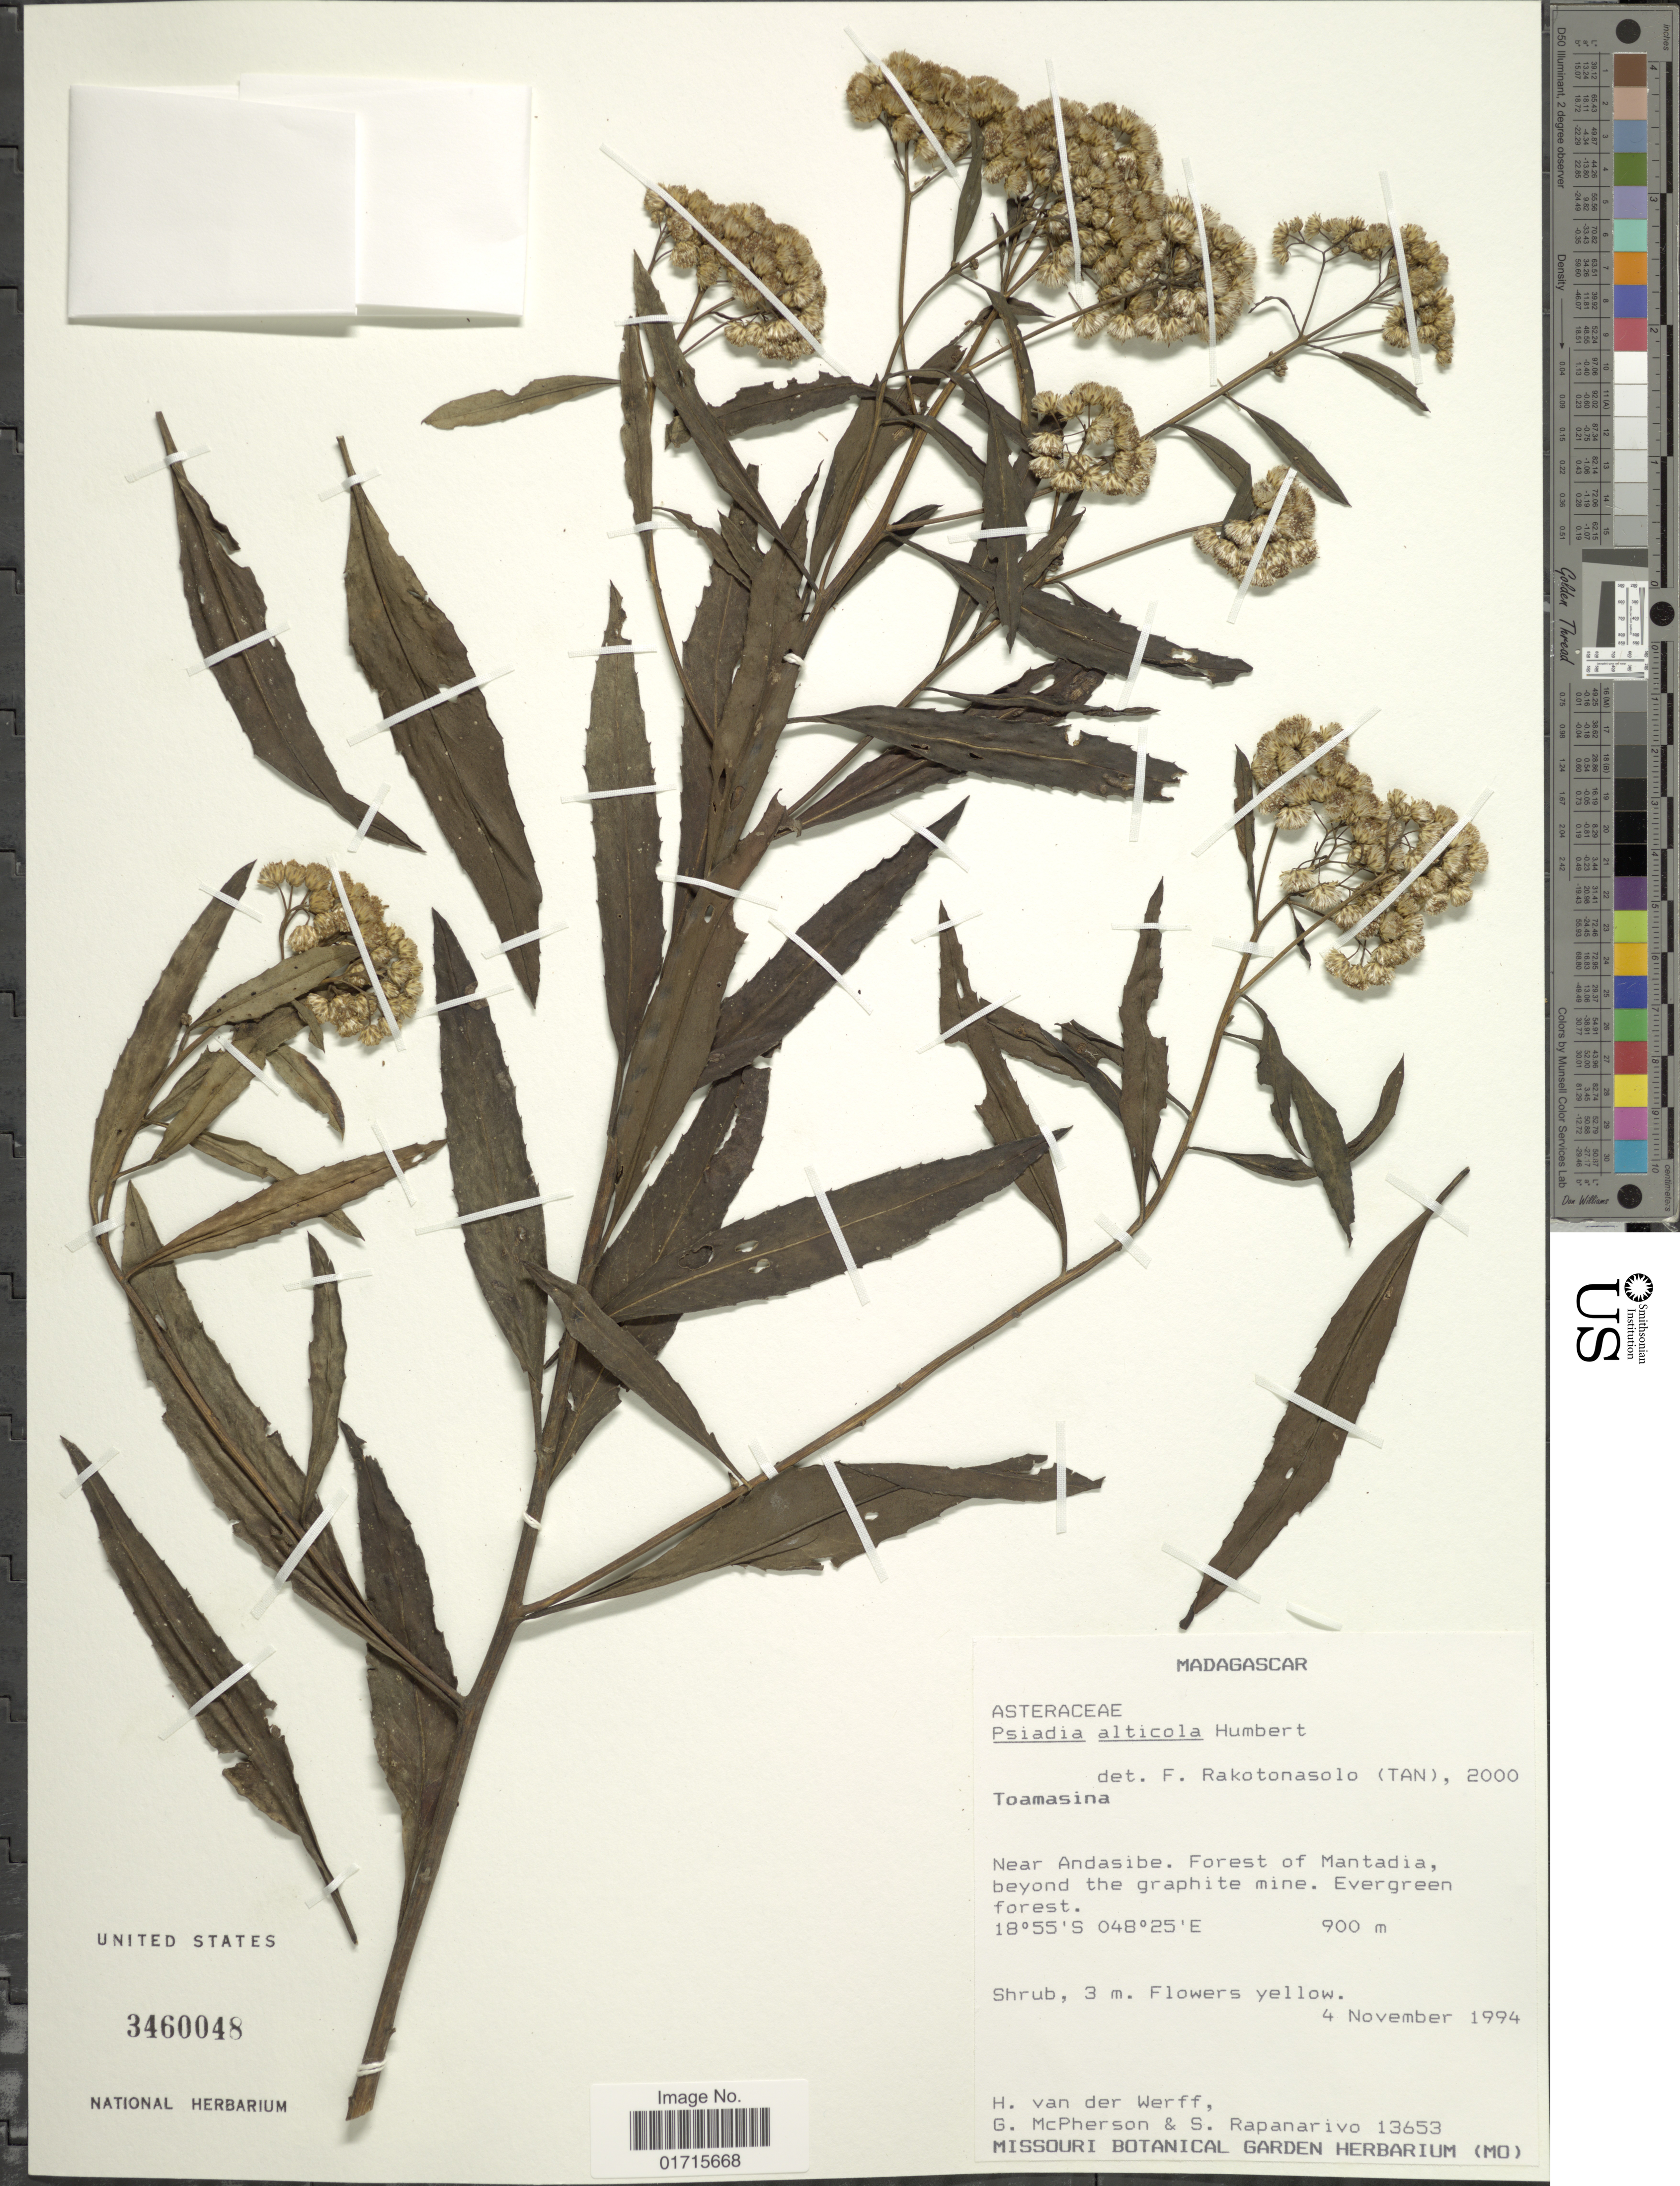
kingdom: Plantae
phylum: Tracheophyta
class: Magnoliopsida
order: Asterales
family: Asteraceae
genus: Psiadia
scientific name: Psiadia alticola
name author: Humbert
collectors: H. van der Werff, G. D. McPherson & S. Rapanarivo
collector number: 13653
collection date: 1994-11-04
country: Madagascar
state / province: Alaotra Mangoro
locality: Toamasina. Near Andasibe. Forest of Mantadia, beyond the grpahite mine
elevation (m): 900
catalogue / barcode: US 3460048